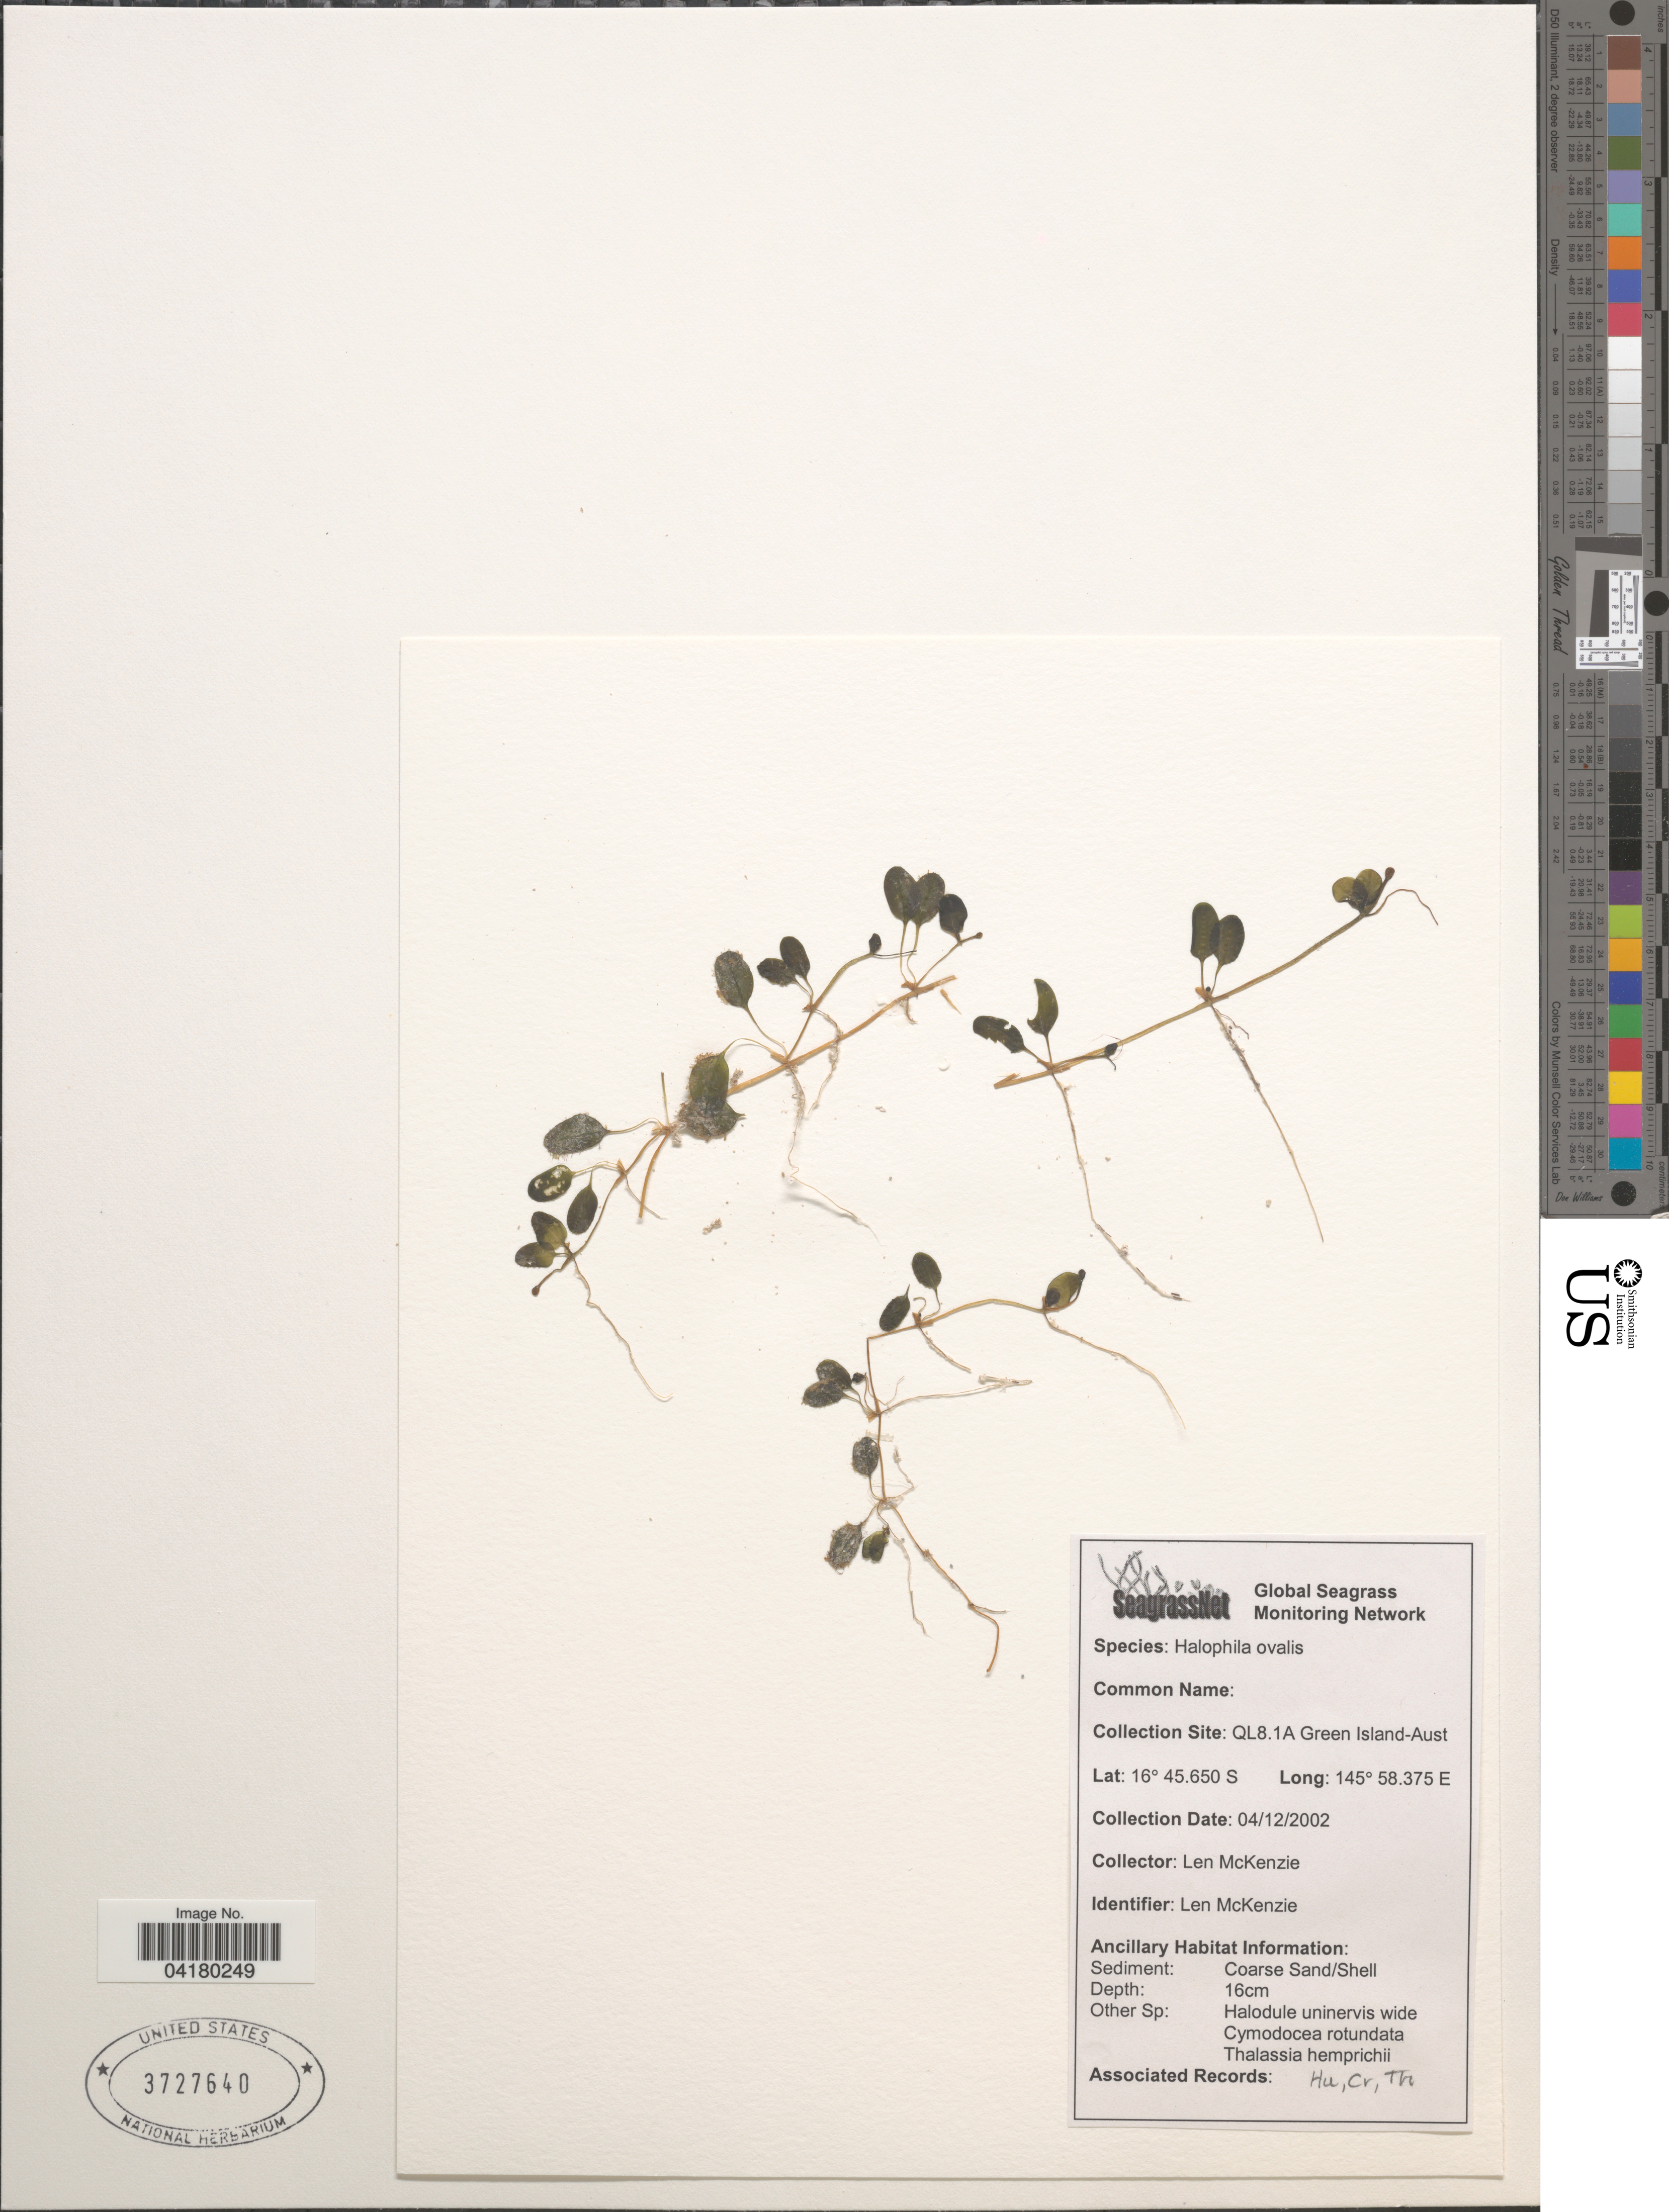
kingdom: Plantae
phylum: Tracheophyta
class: Liliopsida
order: Alismatales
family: Hydrocharitaceae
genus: Halophila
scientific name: Halophila ovalis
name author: (R. Br.) Hook. f.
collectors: L. McKenzie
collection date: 2002-12-04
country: Australia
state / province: Queensland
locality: QL8.1B Green Island.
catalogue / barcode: US 3727640